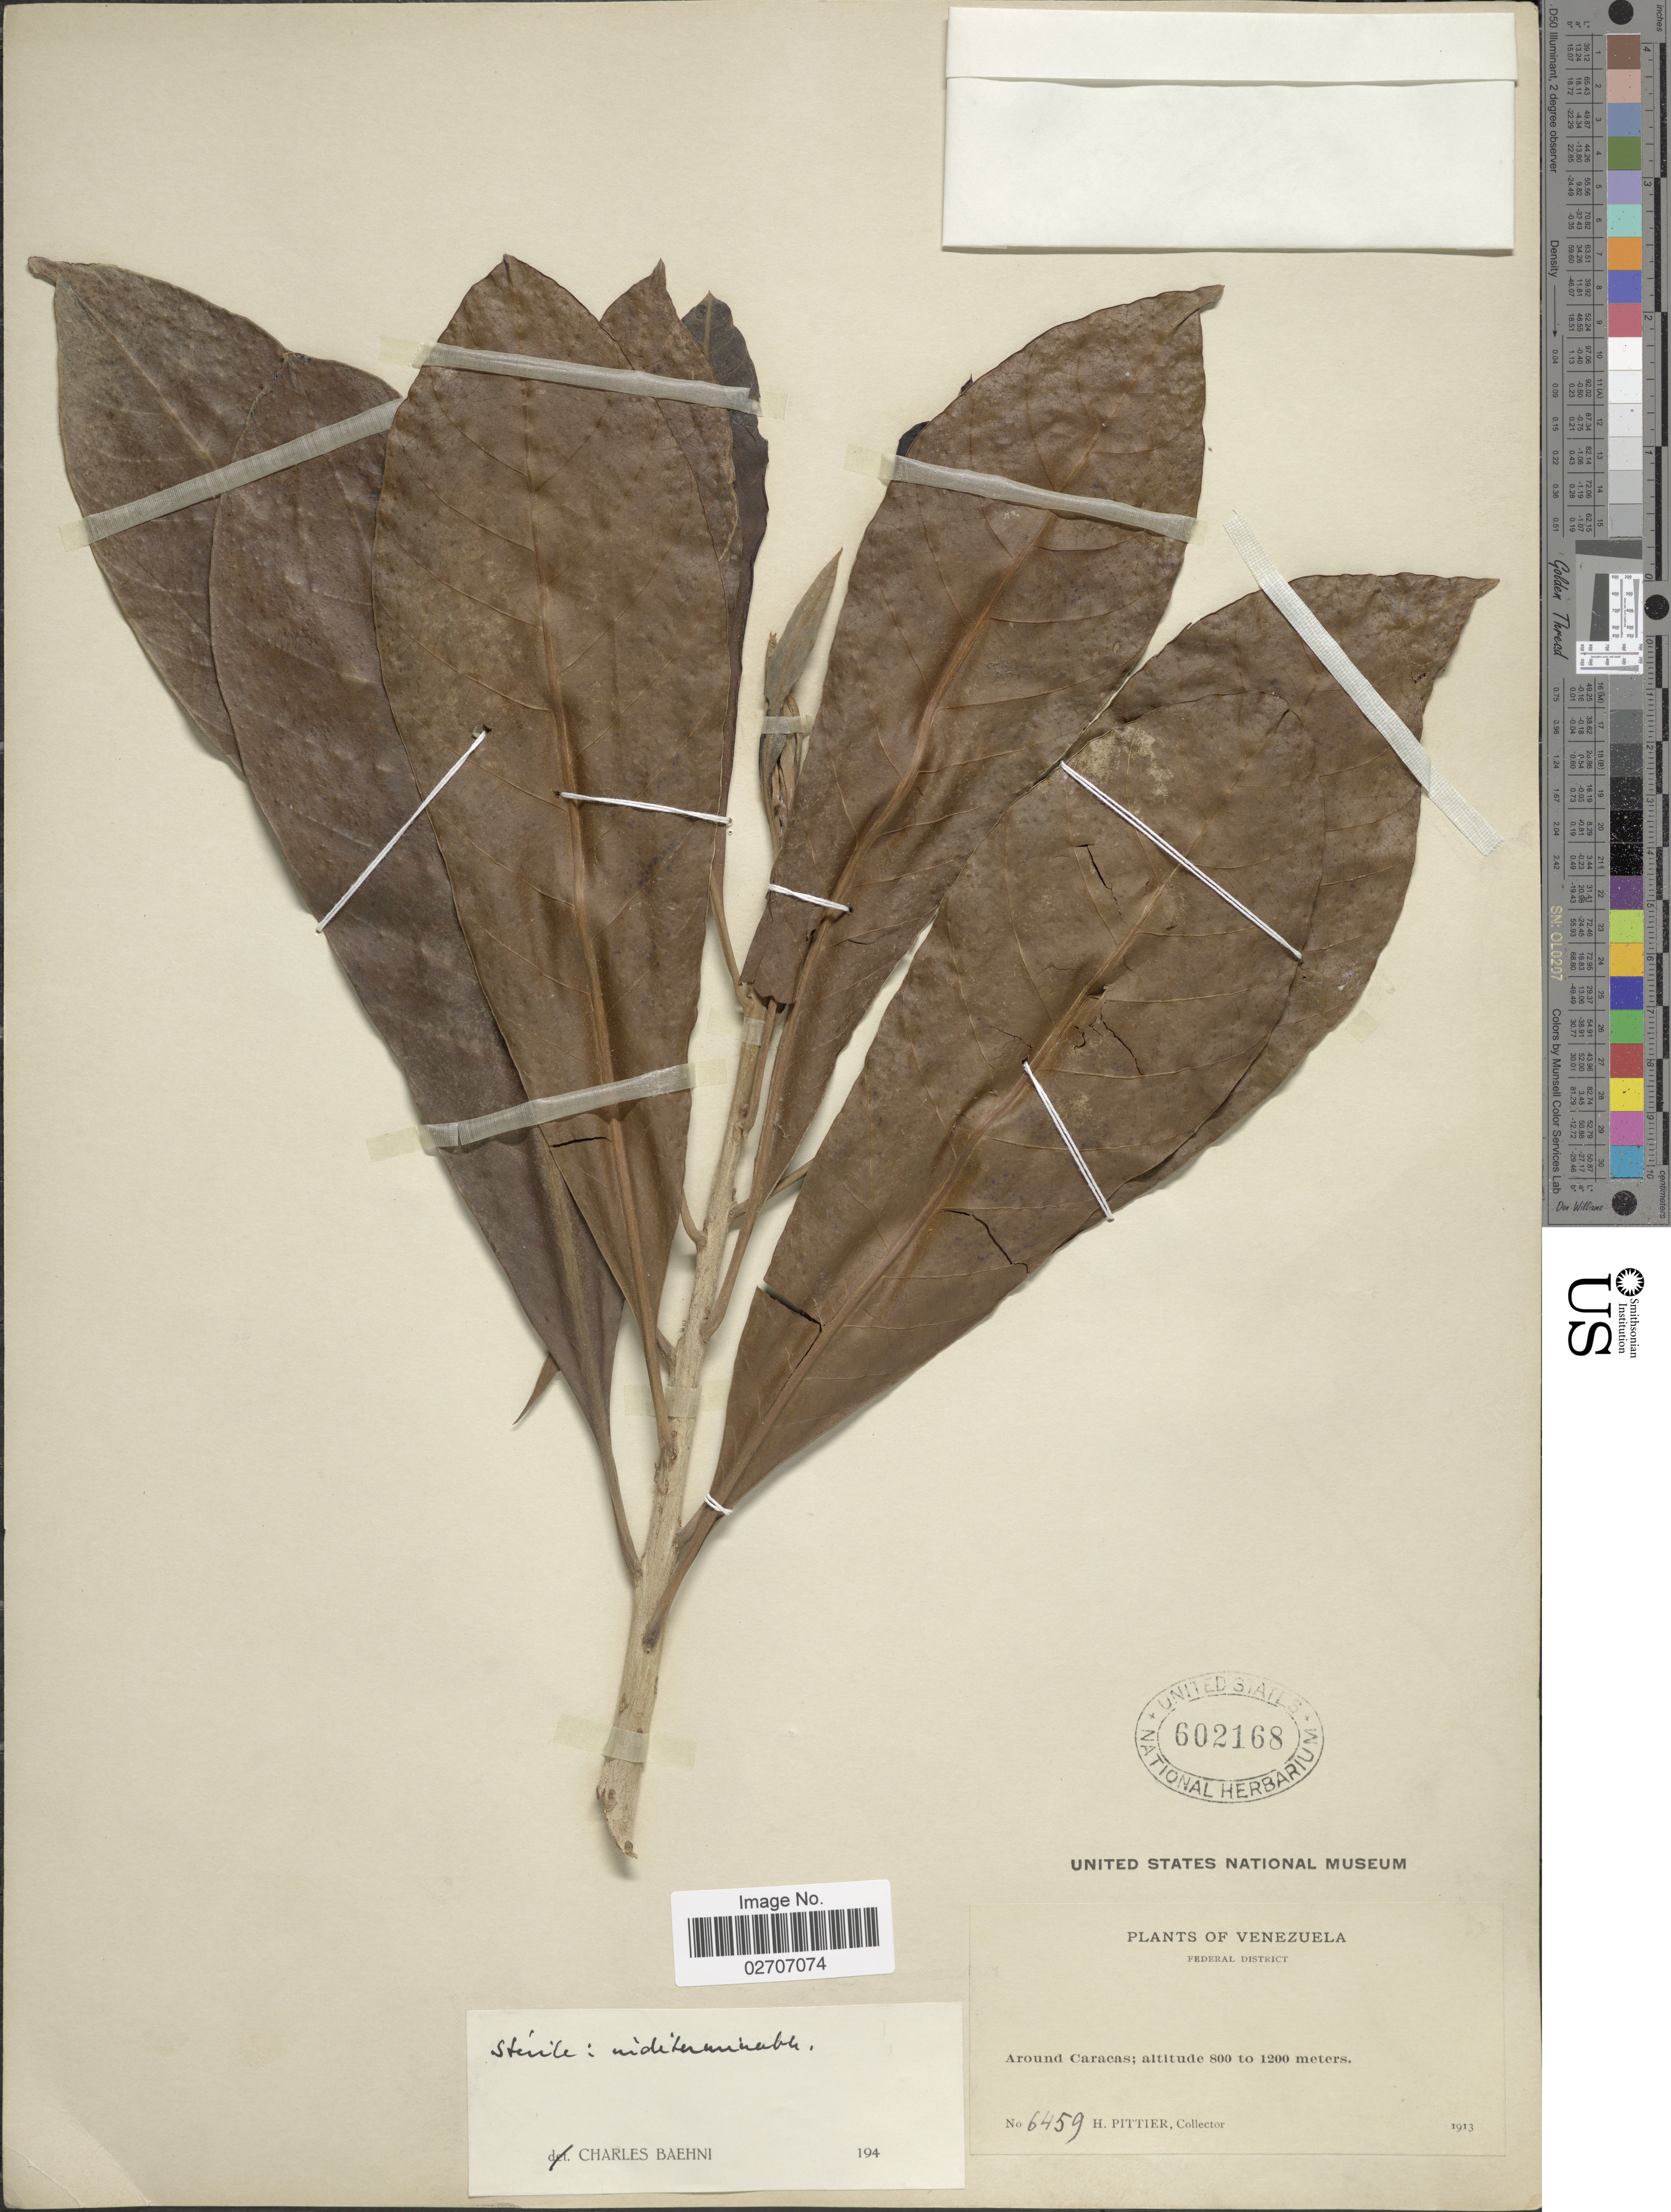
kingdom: Plantae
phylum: Tracheophyta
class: Magnoliopsida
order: Ericales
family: Sapotaceae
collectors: H. F. Pittier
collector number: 6459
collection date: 1913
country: Venezuela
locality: Federal District, Around Caracas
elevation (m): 800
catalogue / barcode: US 602168